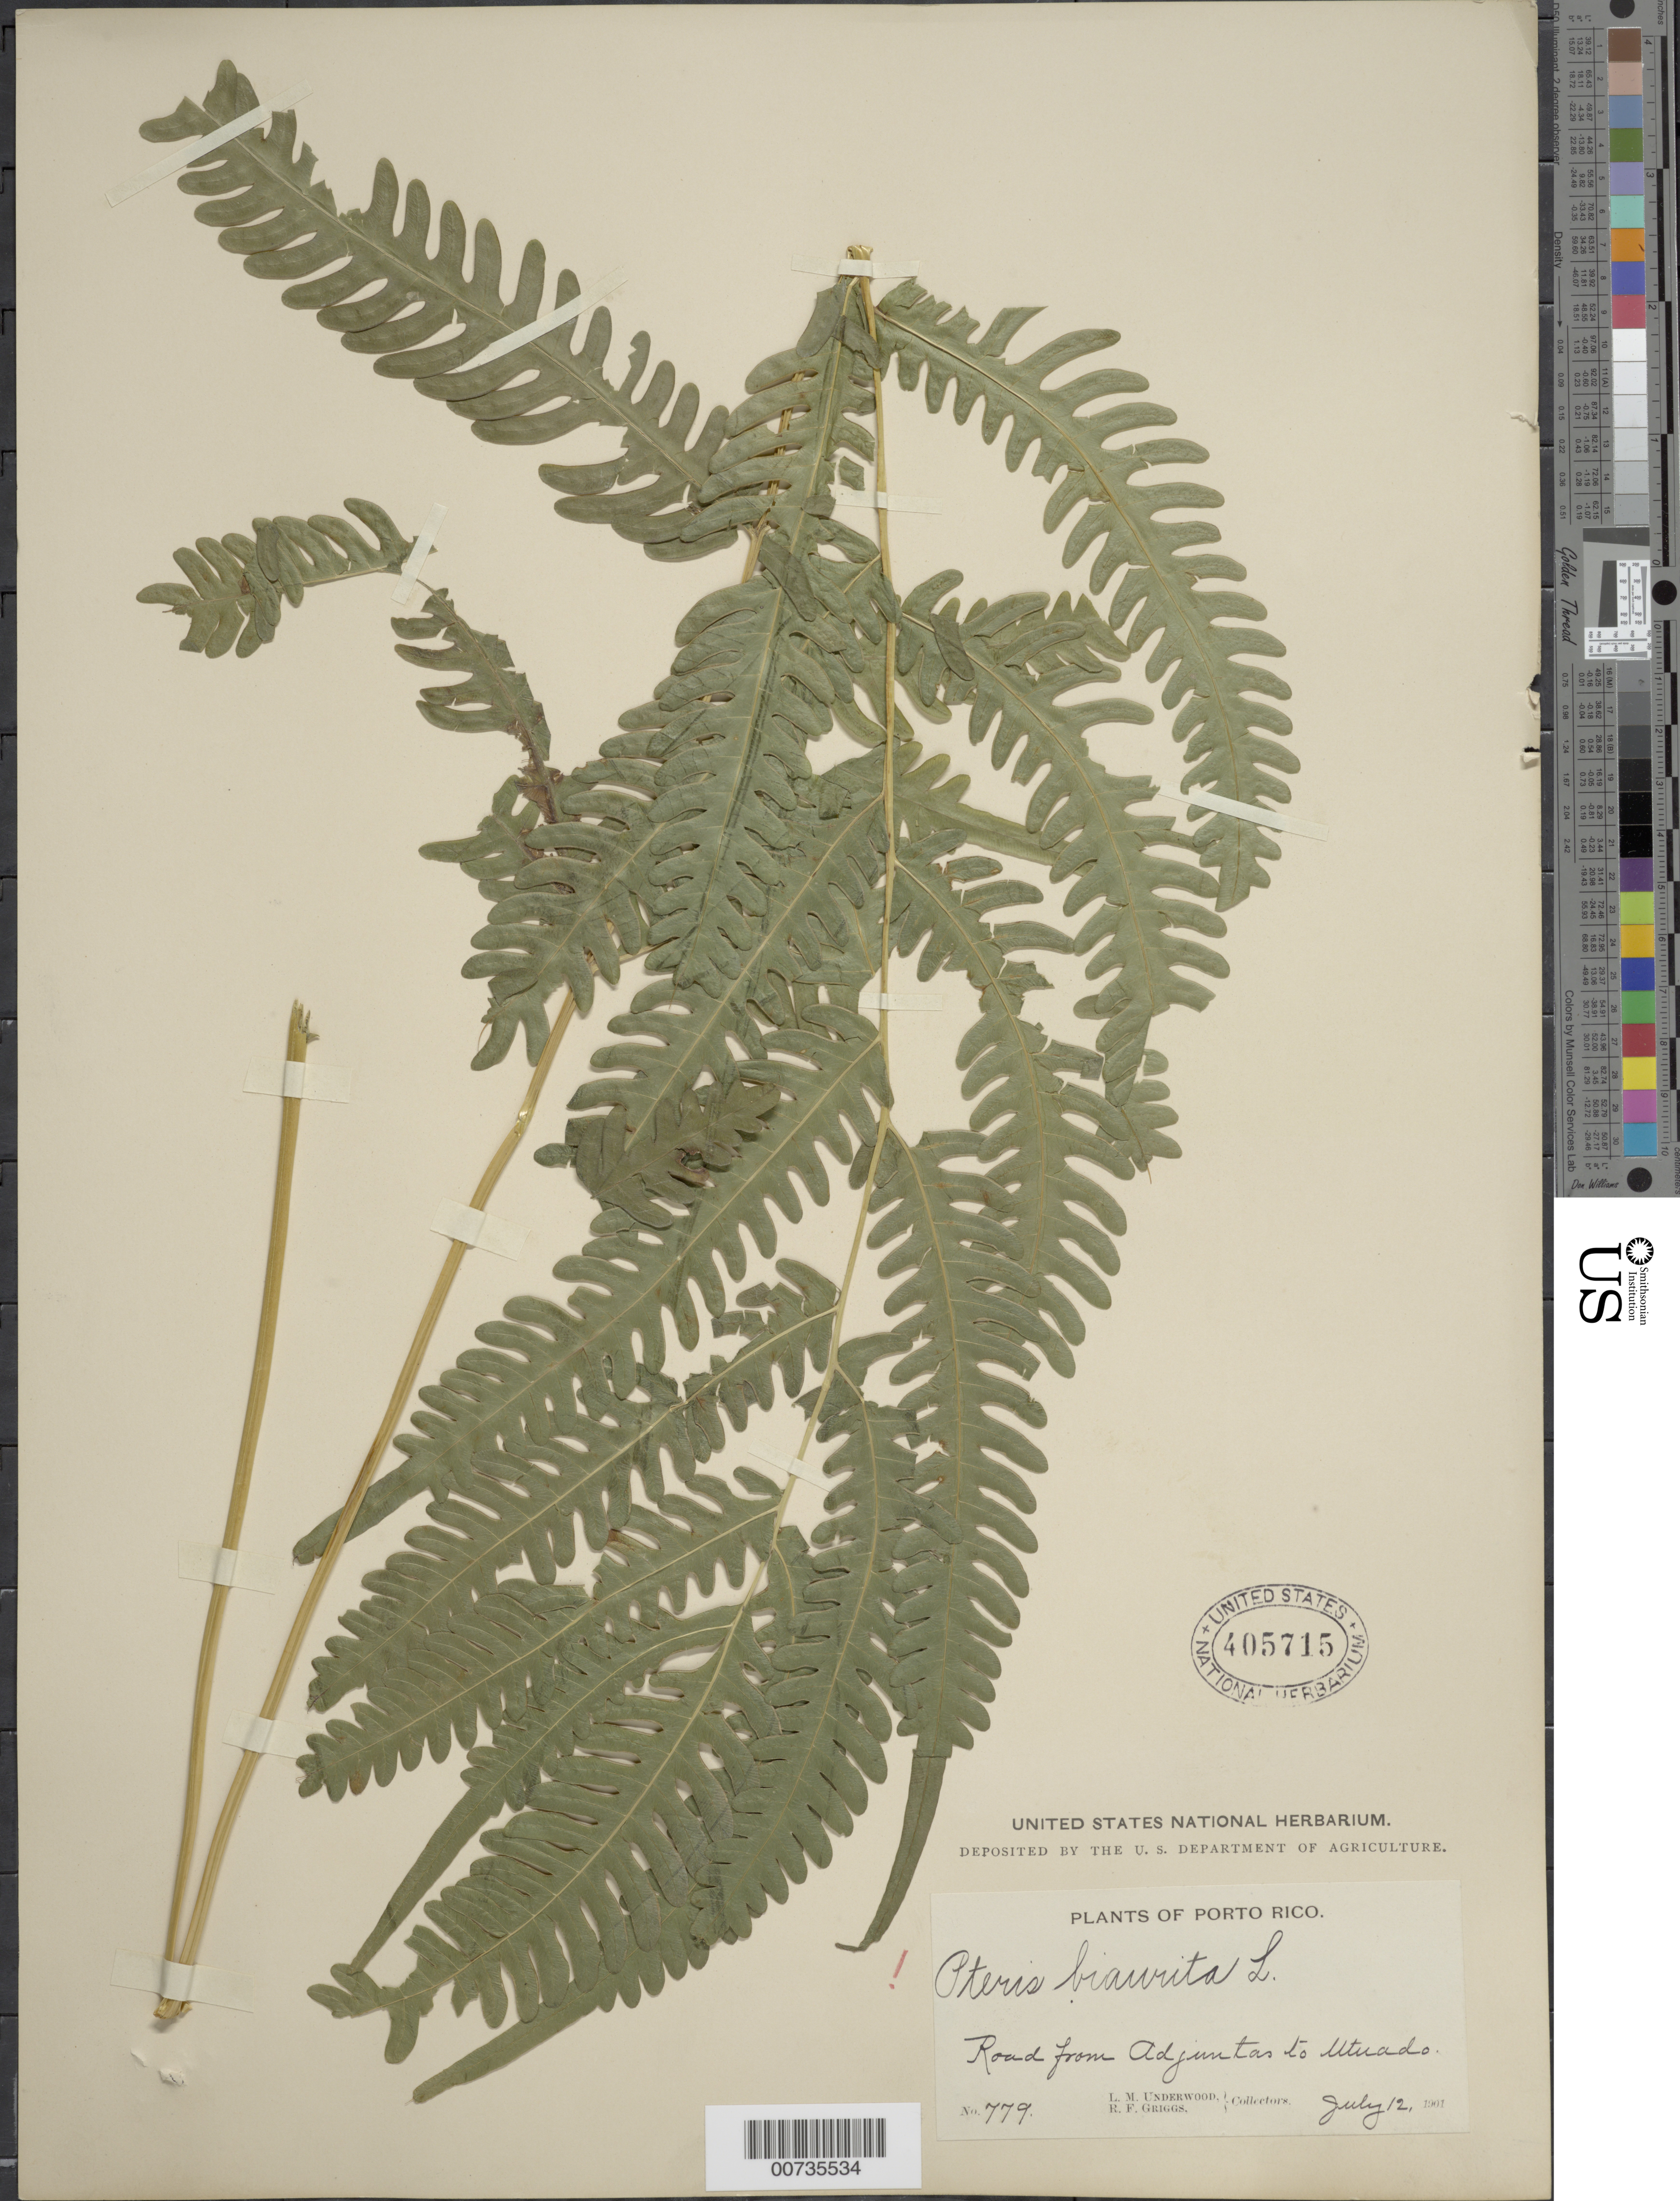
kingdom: Plantae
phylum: Tracheophyta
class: Polypodiopsida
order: Polypodiales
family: Pteridaceae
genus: Pteris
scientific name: Pteris biaurita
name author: L.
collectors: L. M. Underwood & R. F. Griggs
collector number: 779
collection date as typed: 12 Jul 1901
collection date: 1901-07-12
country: Puerto Rico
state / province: Adjuntas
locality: Adjuntas to Utuado, Road from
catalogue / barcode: US 405715